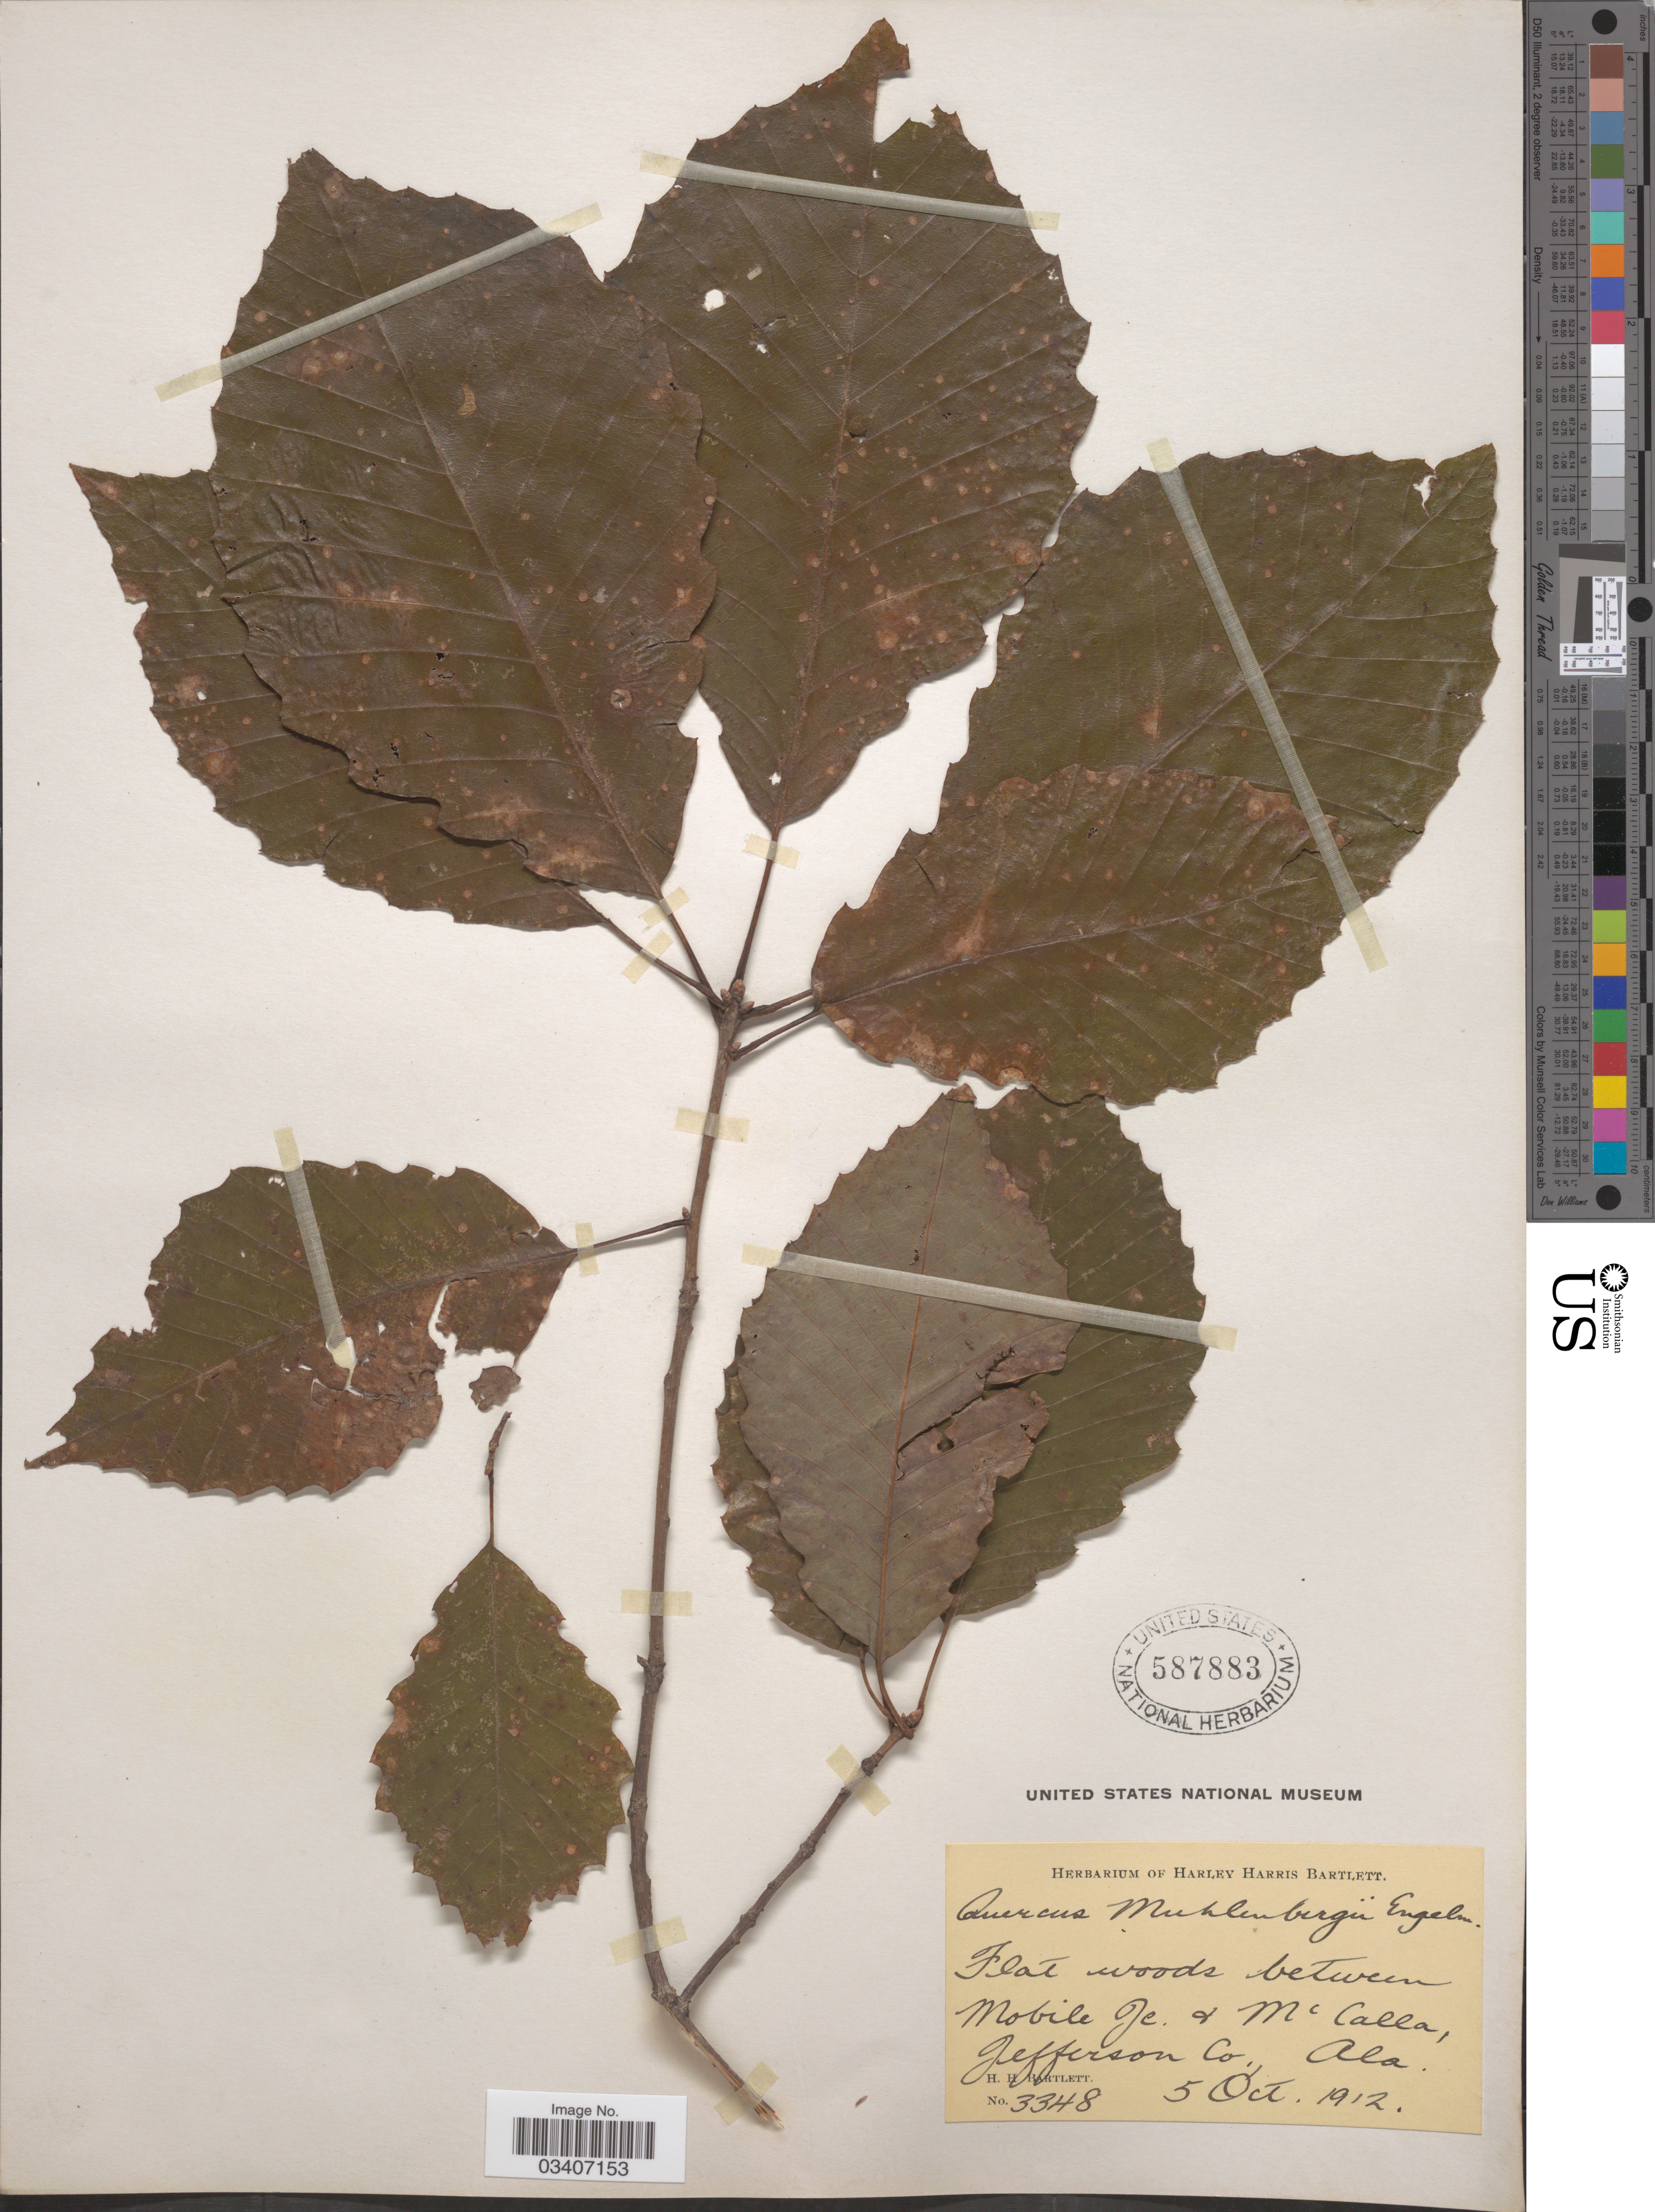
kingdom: Plantae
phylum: Tracheophyta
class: Magnoliopsida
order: Fagales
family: Fagaceae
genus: Quercus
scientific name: Quercus muehlenbergii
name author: Engelm.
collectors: H. H. Bartlett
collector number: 3348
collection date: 1912-10-05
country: United States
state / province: Alabama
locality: Between Mobile Jc. & McCalla, Jefferson Co.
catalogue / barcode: US 587883